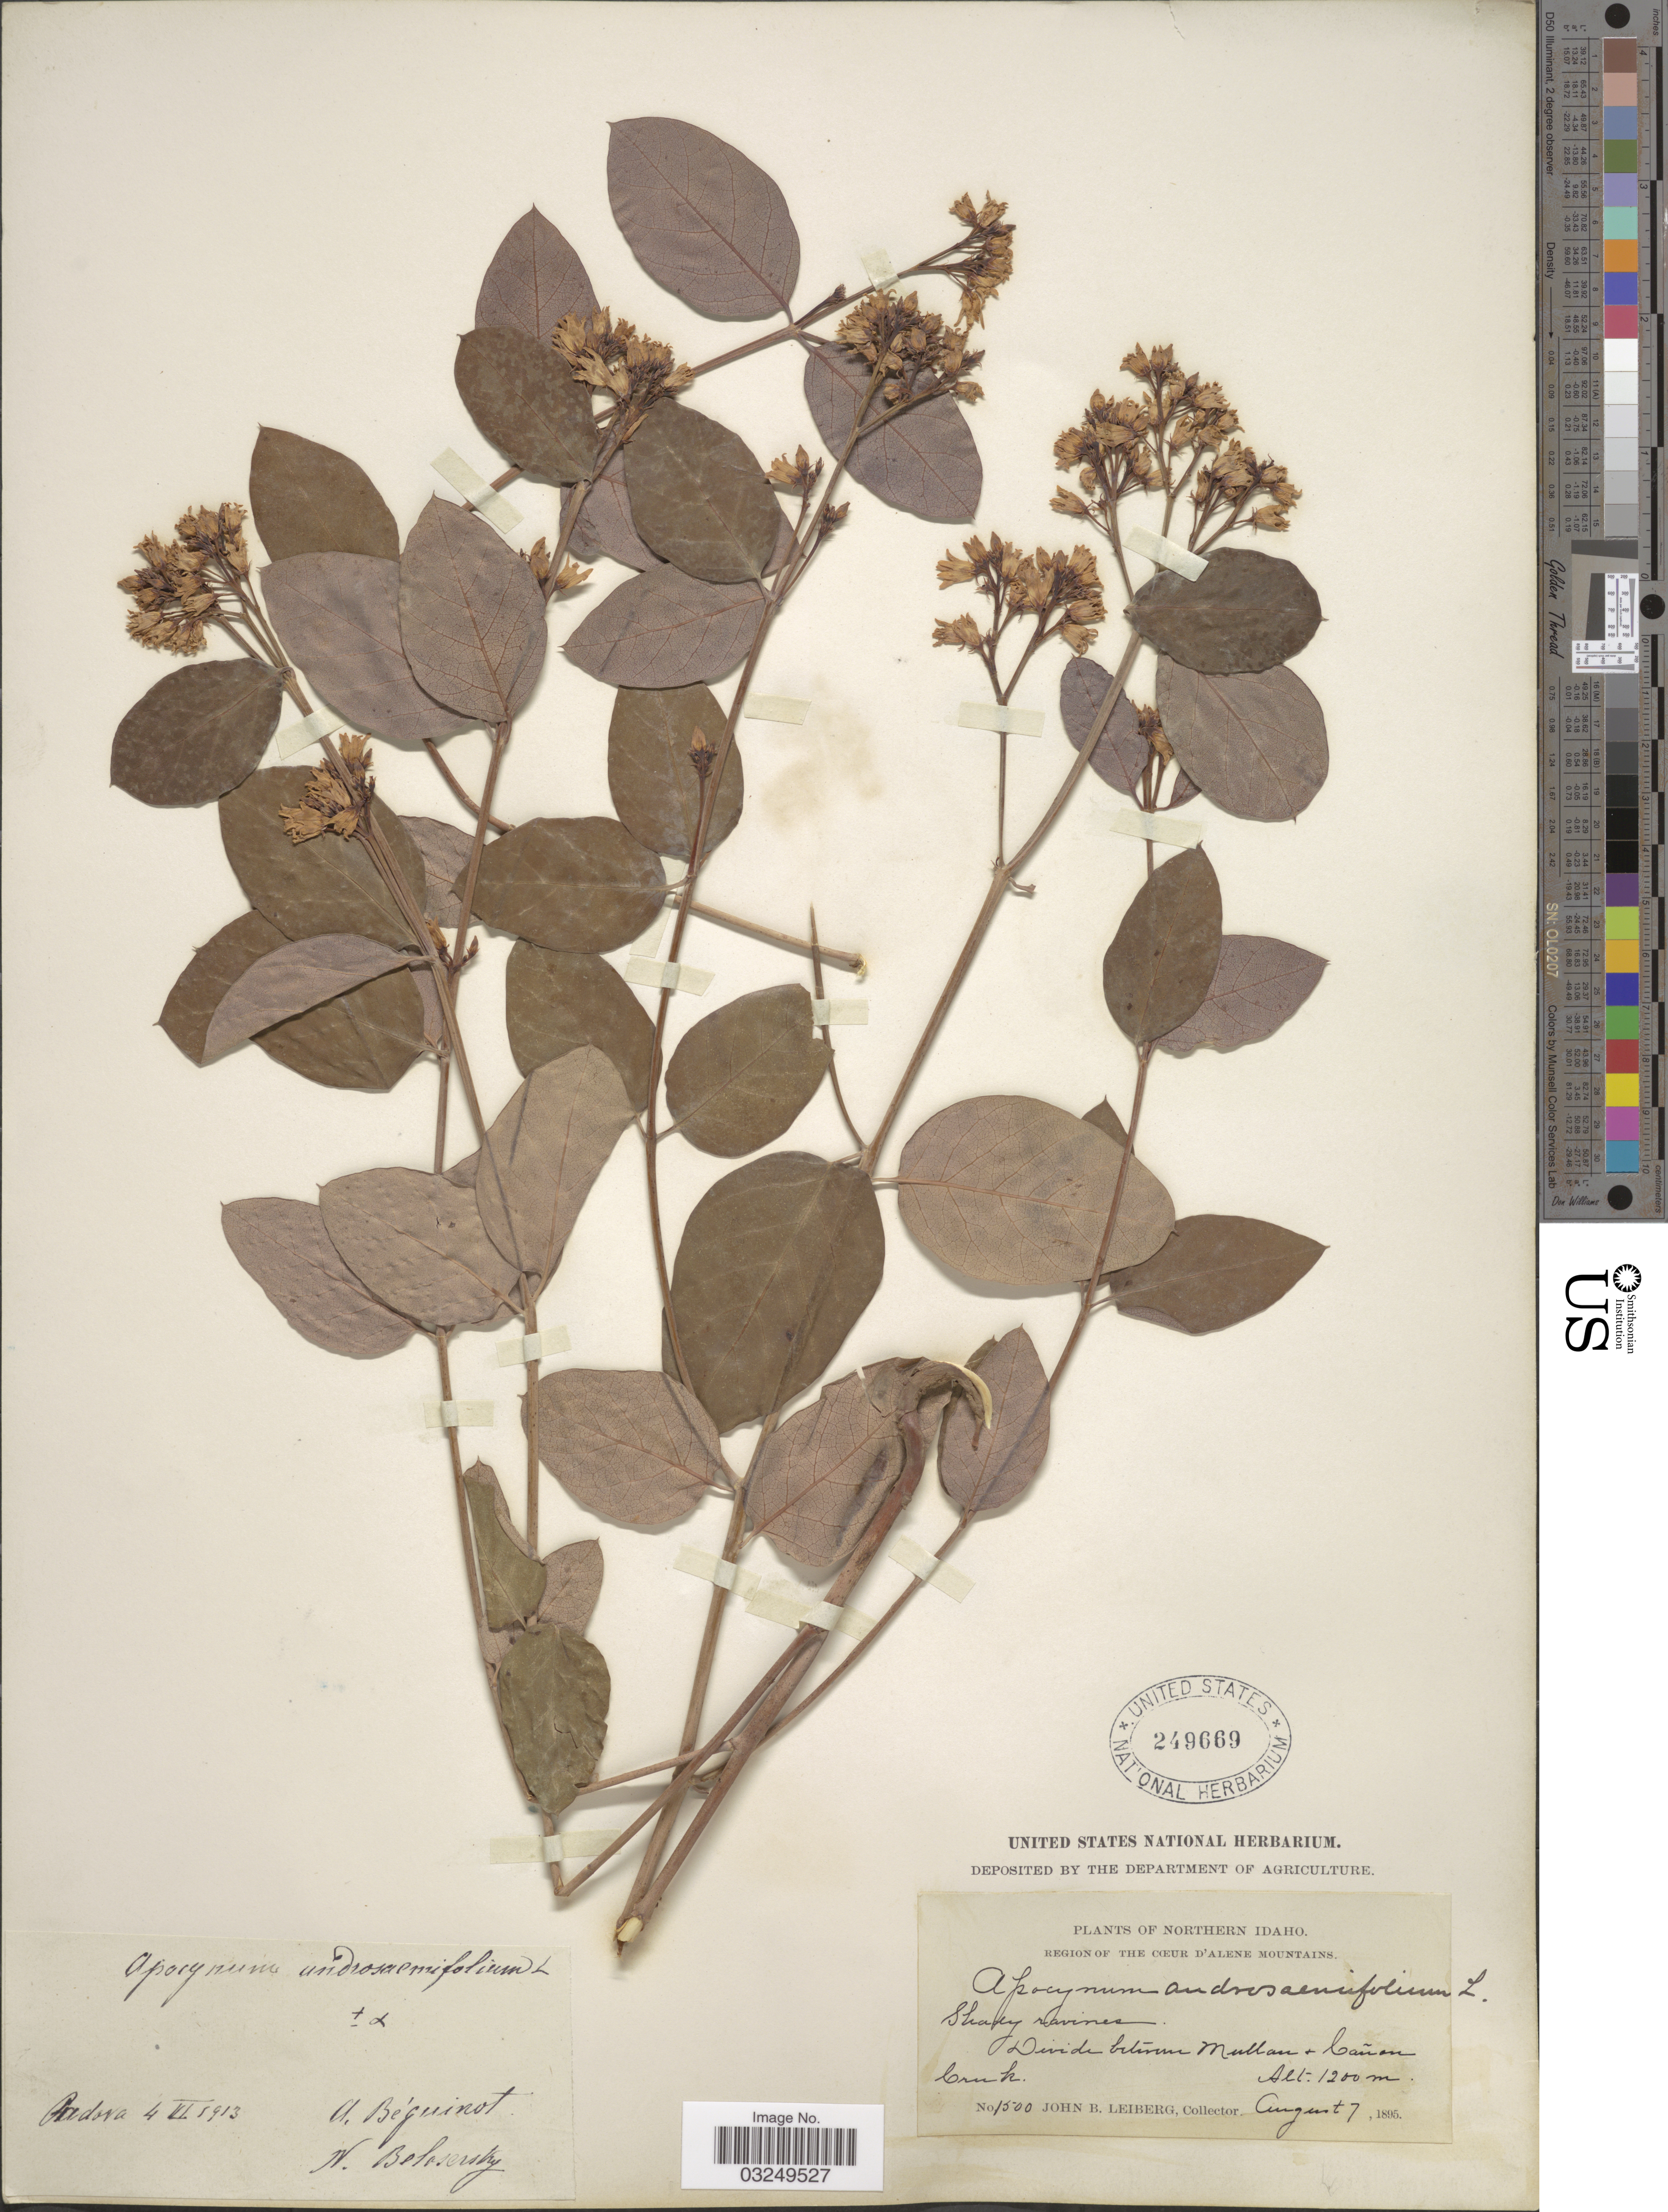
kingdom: Plantae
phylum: Tracheophyta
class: Magnoliopsida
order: Gentianales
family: Apocynaceae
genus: Apocynum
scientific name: Apocynum androsaemifolium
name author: L.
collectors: J. B. Leiberg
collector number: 1500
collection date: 1895-08-07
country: United States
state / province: Idaho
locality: Northern Idaho. Region of the cœur d'Alene Mountains. Divide between Mullan & Cañon Creek.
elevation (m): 1200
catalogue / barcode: US 249669